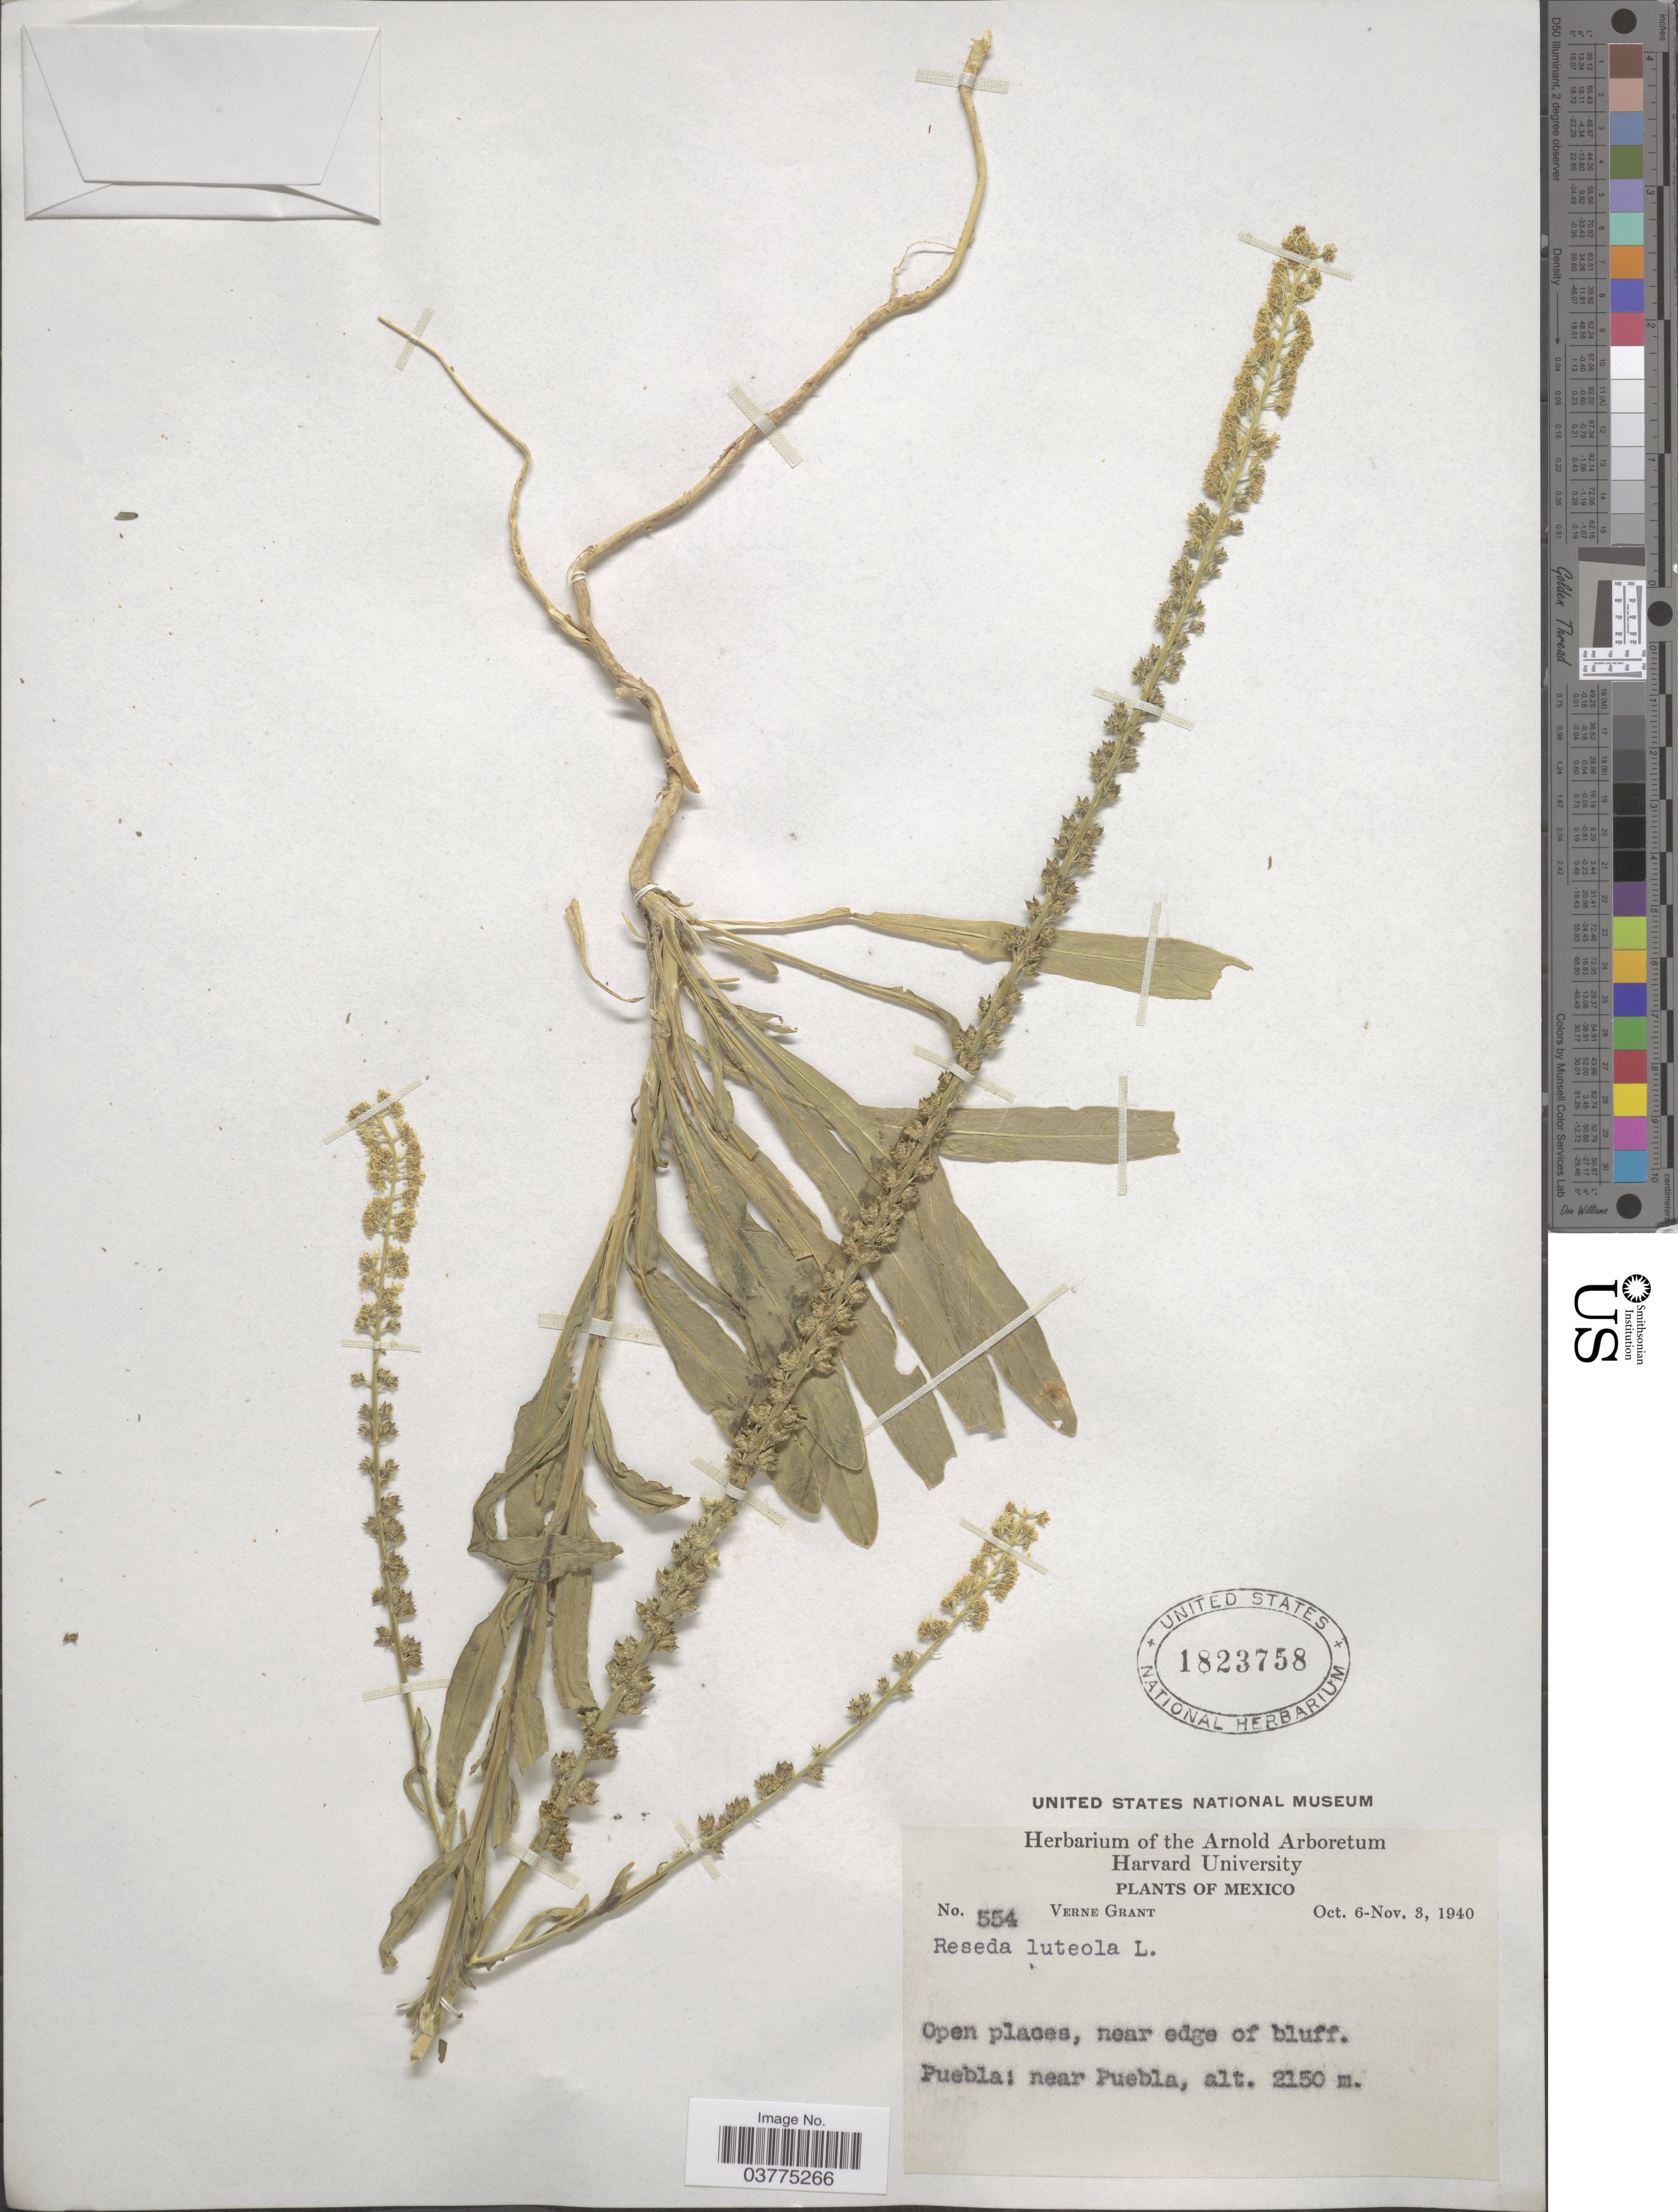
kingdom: Plantae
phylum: Tracheophyta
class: Magnoliopsida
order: Brassicales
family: Resedaceae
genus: Reseda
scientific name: Reseda luteola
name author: L.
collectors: V. Grant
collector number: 554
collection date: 1940-10-06/1940-11-03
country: Mexico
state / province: Puebla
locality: Open places, near edge of bluff. Near Puebla.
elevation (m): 2150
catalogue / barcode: US 1823758